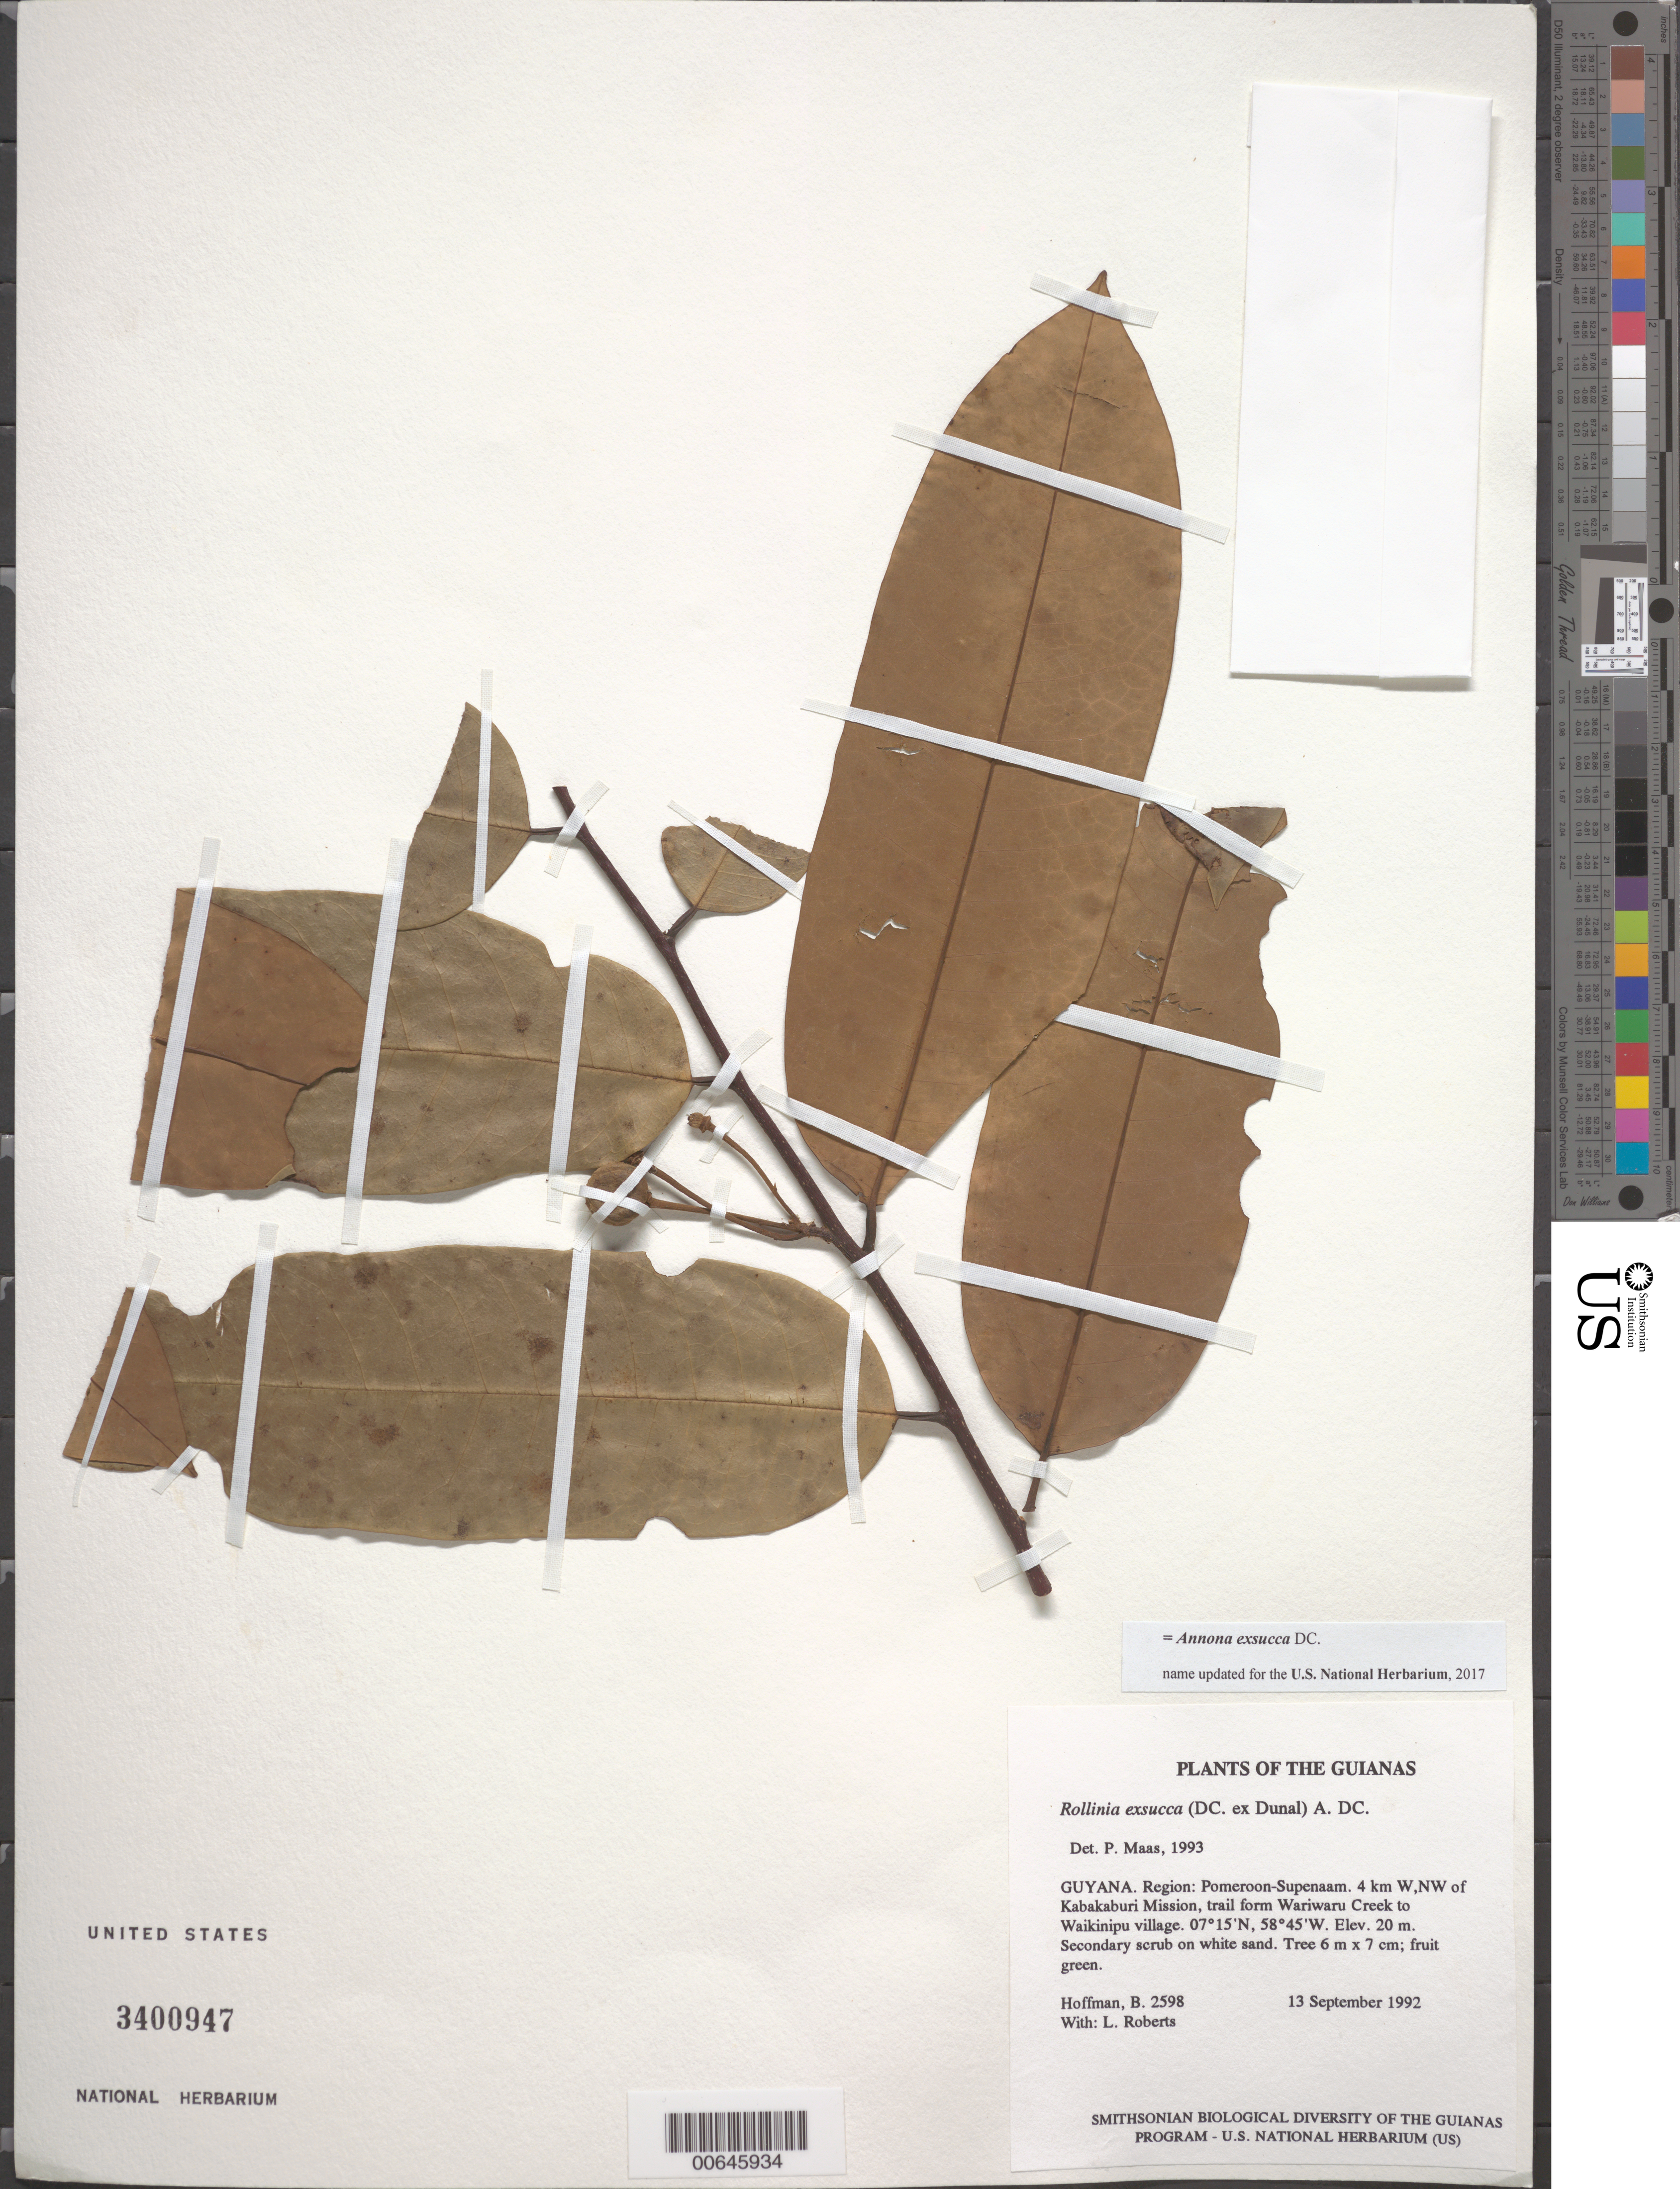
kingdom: Plantae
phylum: Tracheophyta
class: Magnoliopsida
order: Magnoliales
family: Annonaceae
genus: Annona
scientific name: Annona exsucca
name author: DC. ex Dunal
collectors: B. Hoffman & L. Roberts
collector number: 2598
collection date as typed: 13 September 1992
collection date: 1992-09-13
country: Guyana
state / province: Pomeroon-Supenaam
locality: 4 km WNW of Kabakaburi Mission, trail from Wariwaru Creek to Waikinipu village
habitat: Secondary scrub on white sand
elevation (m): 20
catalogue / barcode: US 3400947